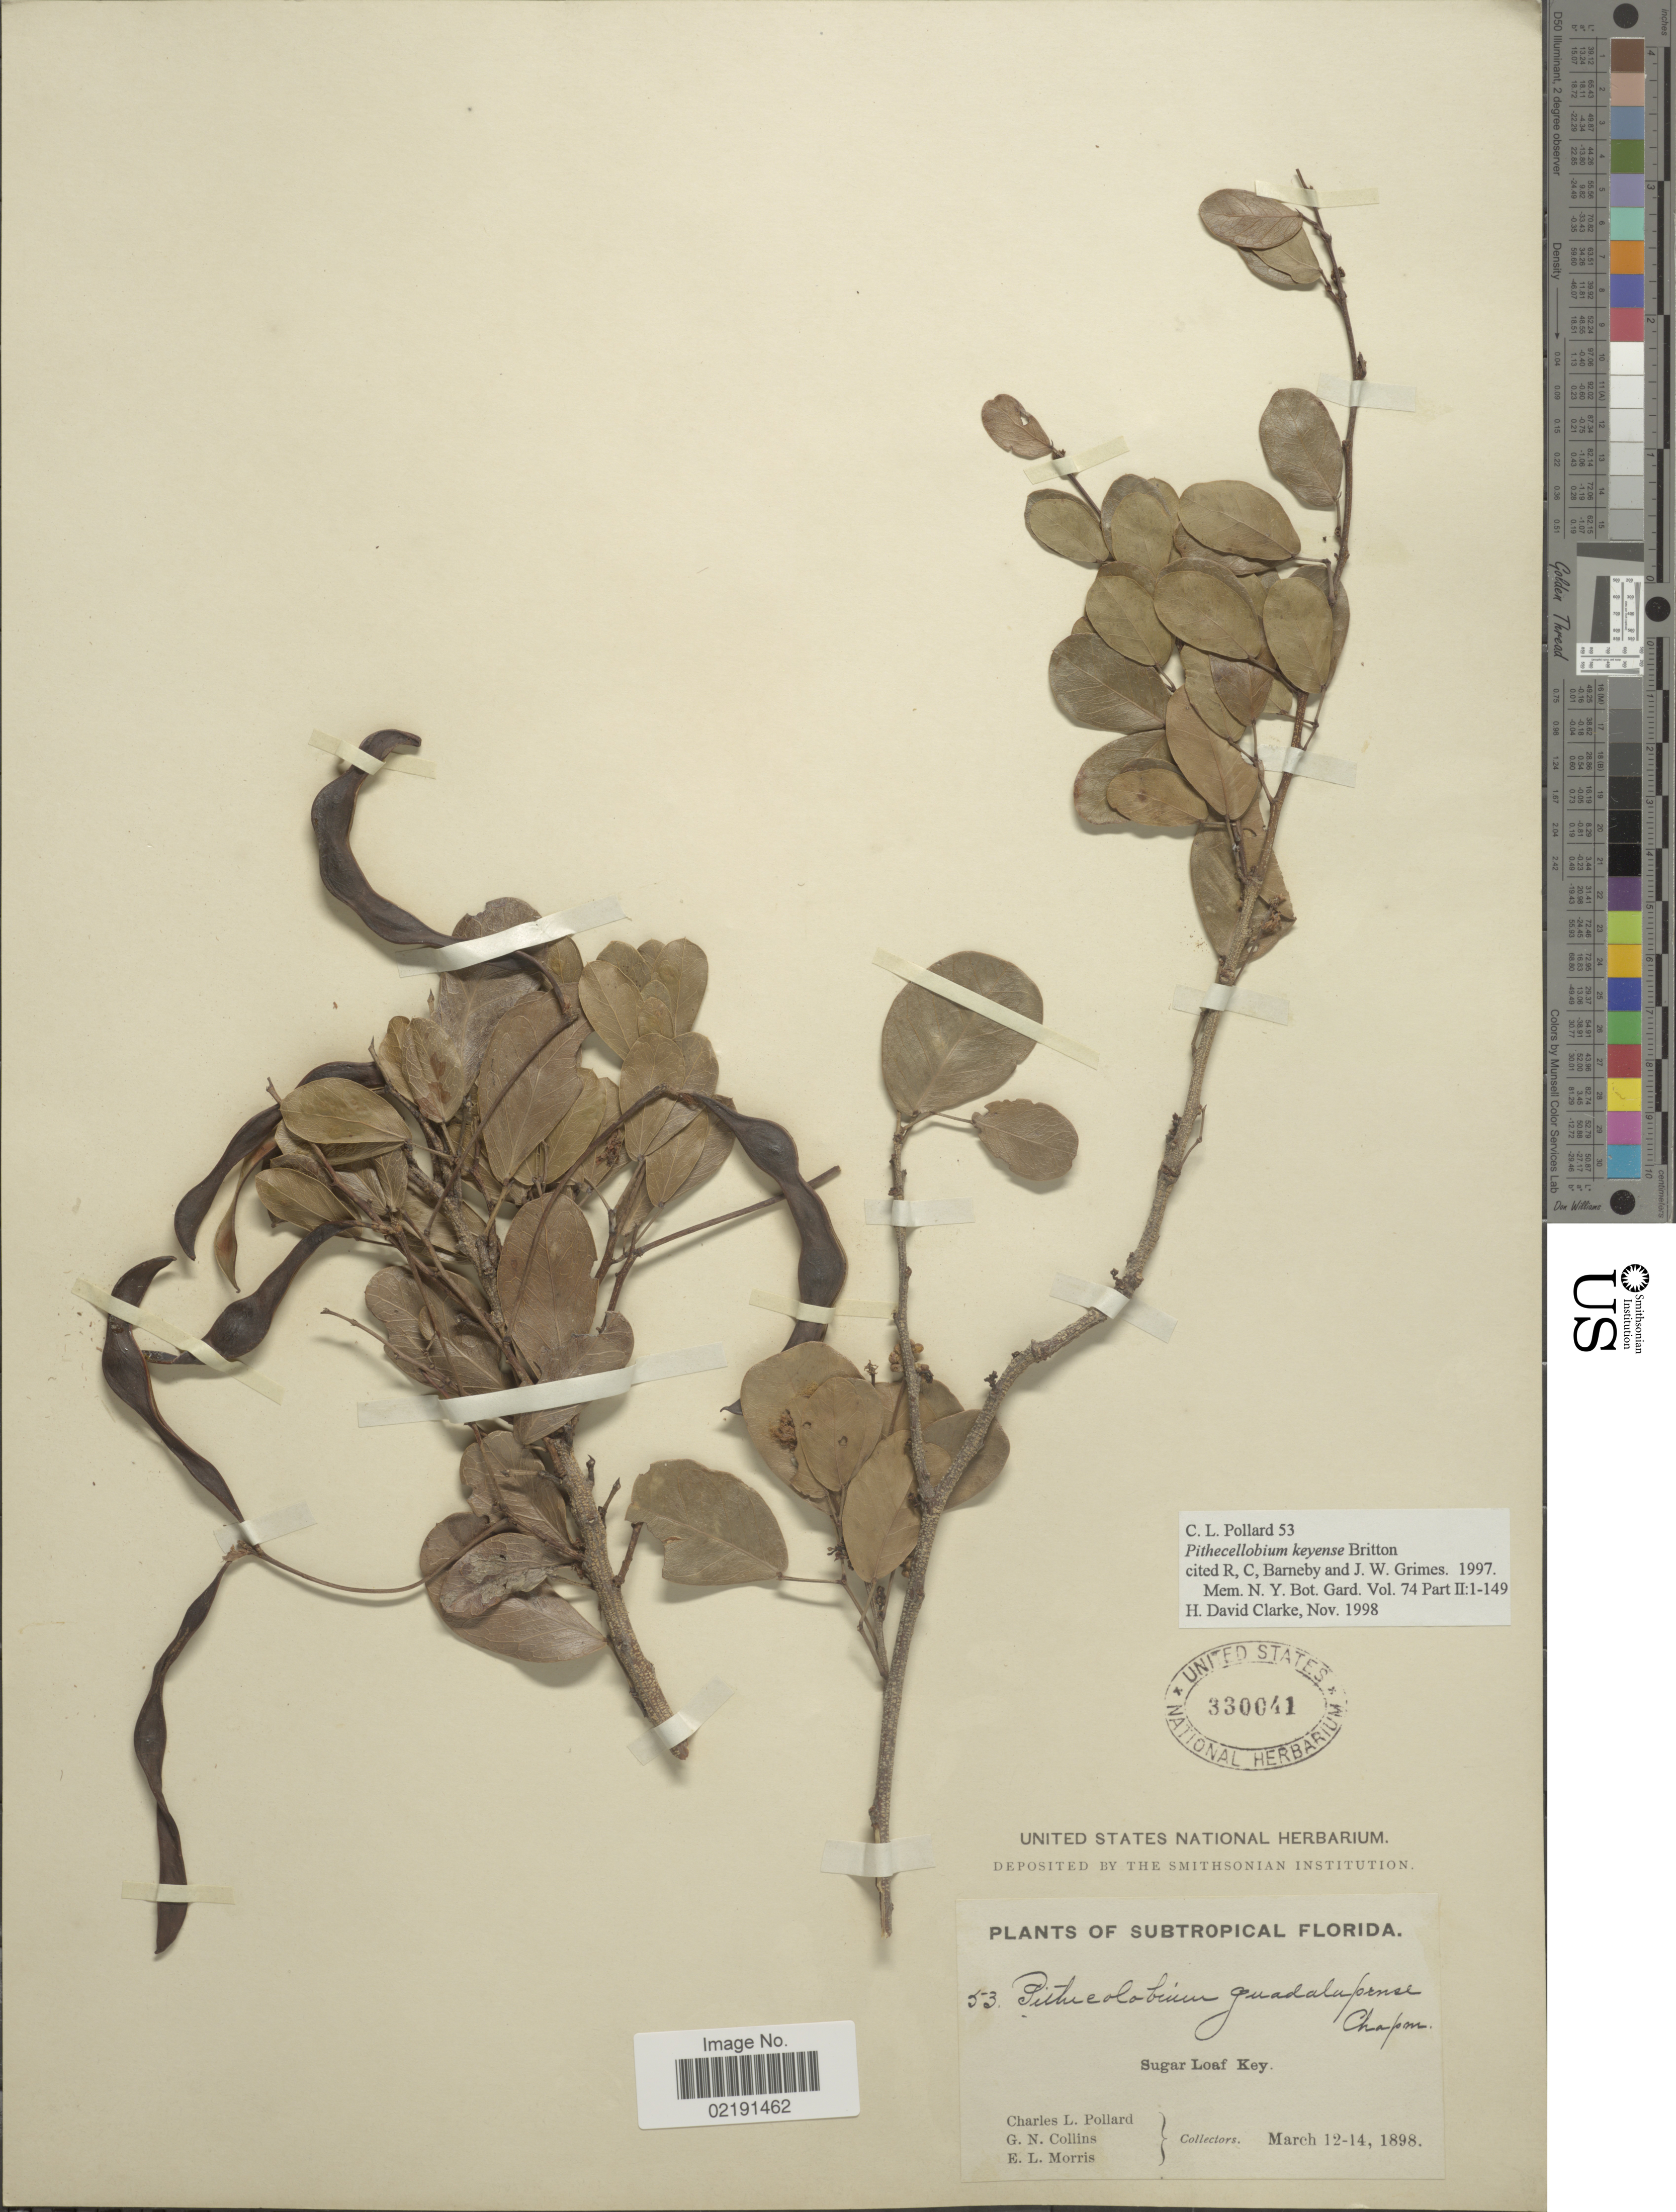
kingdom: Plantae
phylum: Tracheophyta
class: Magnoliopsida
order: Fabales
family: Fabaceae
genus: Pithecellobium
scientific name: Pithecellobium keyense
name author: Britton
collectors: C. L. Pollard, G. Collins & E. Morris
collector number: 53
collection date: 1898-03-12/1898-03-14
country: United States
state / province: Florida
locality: Subtropical Florida. Sugar Loaf Key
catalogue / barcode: US 330041